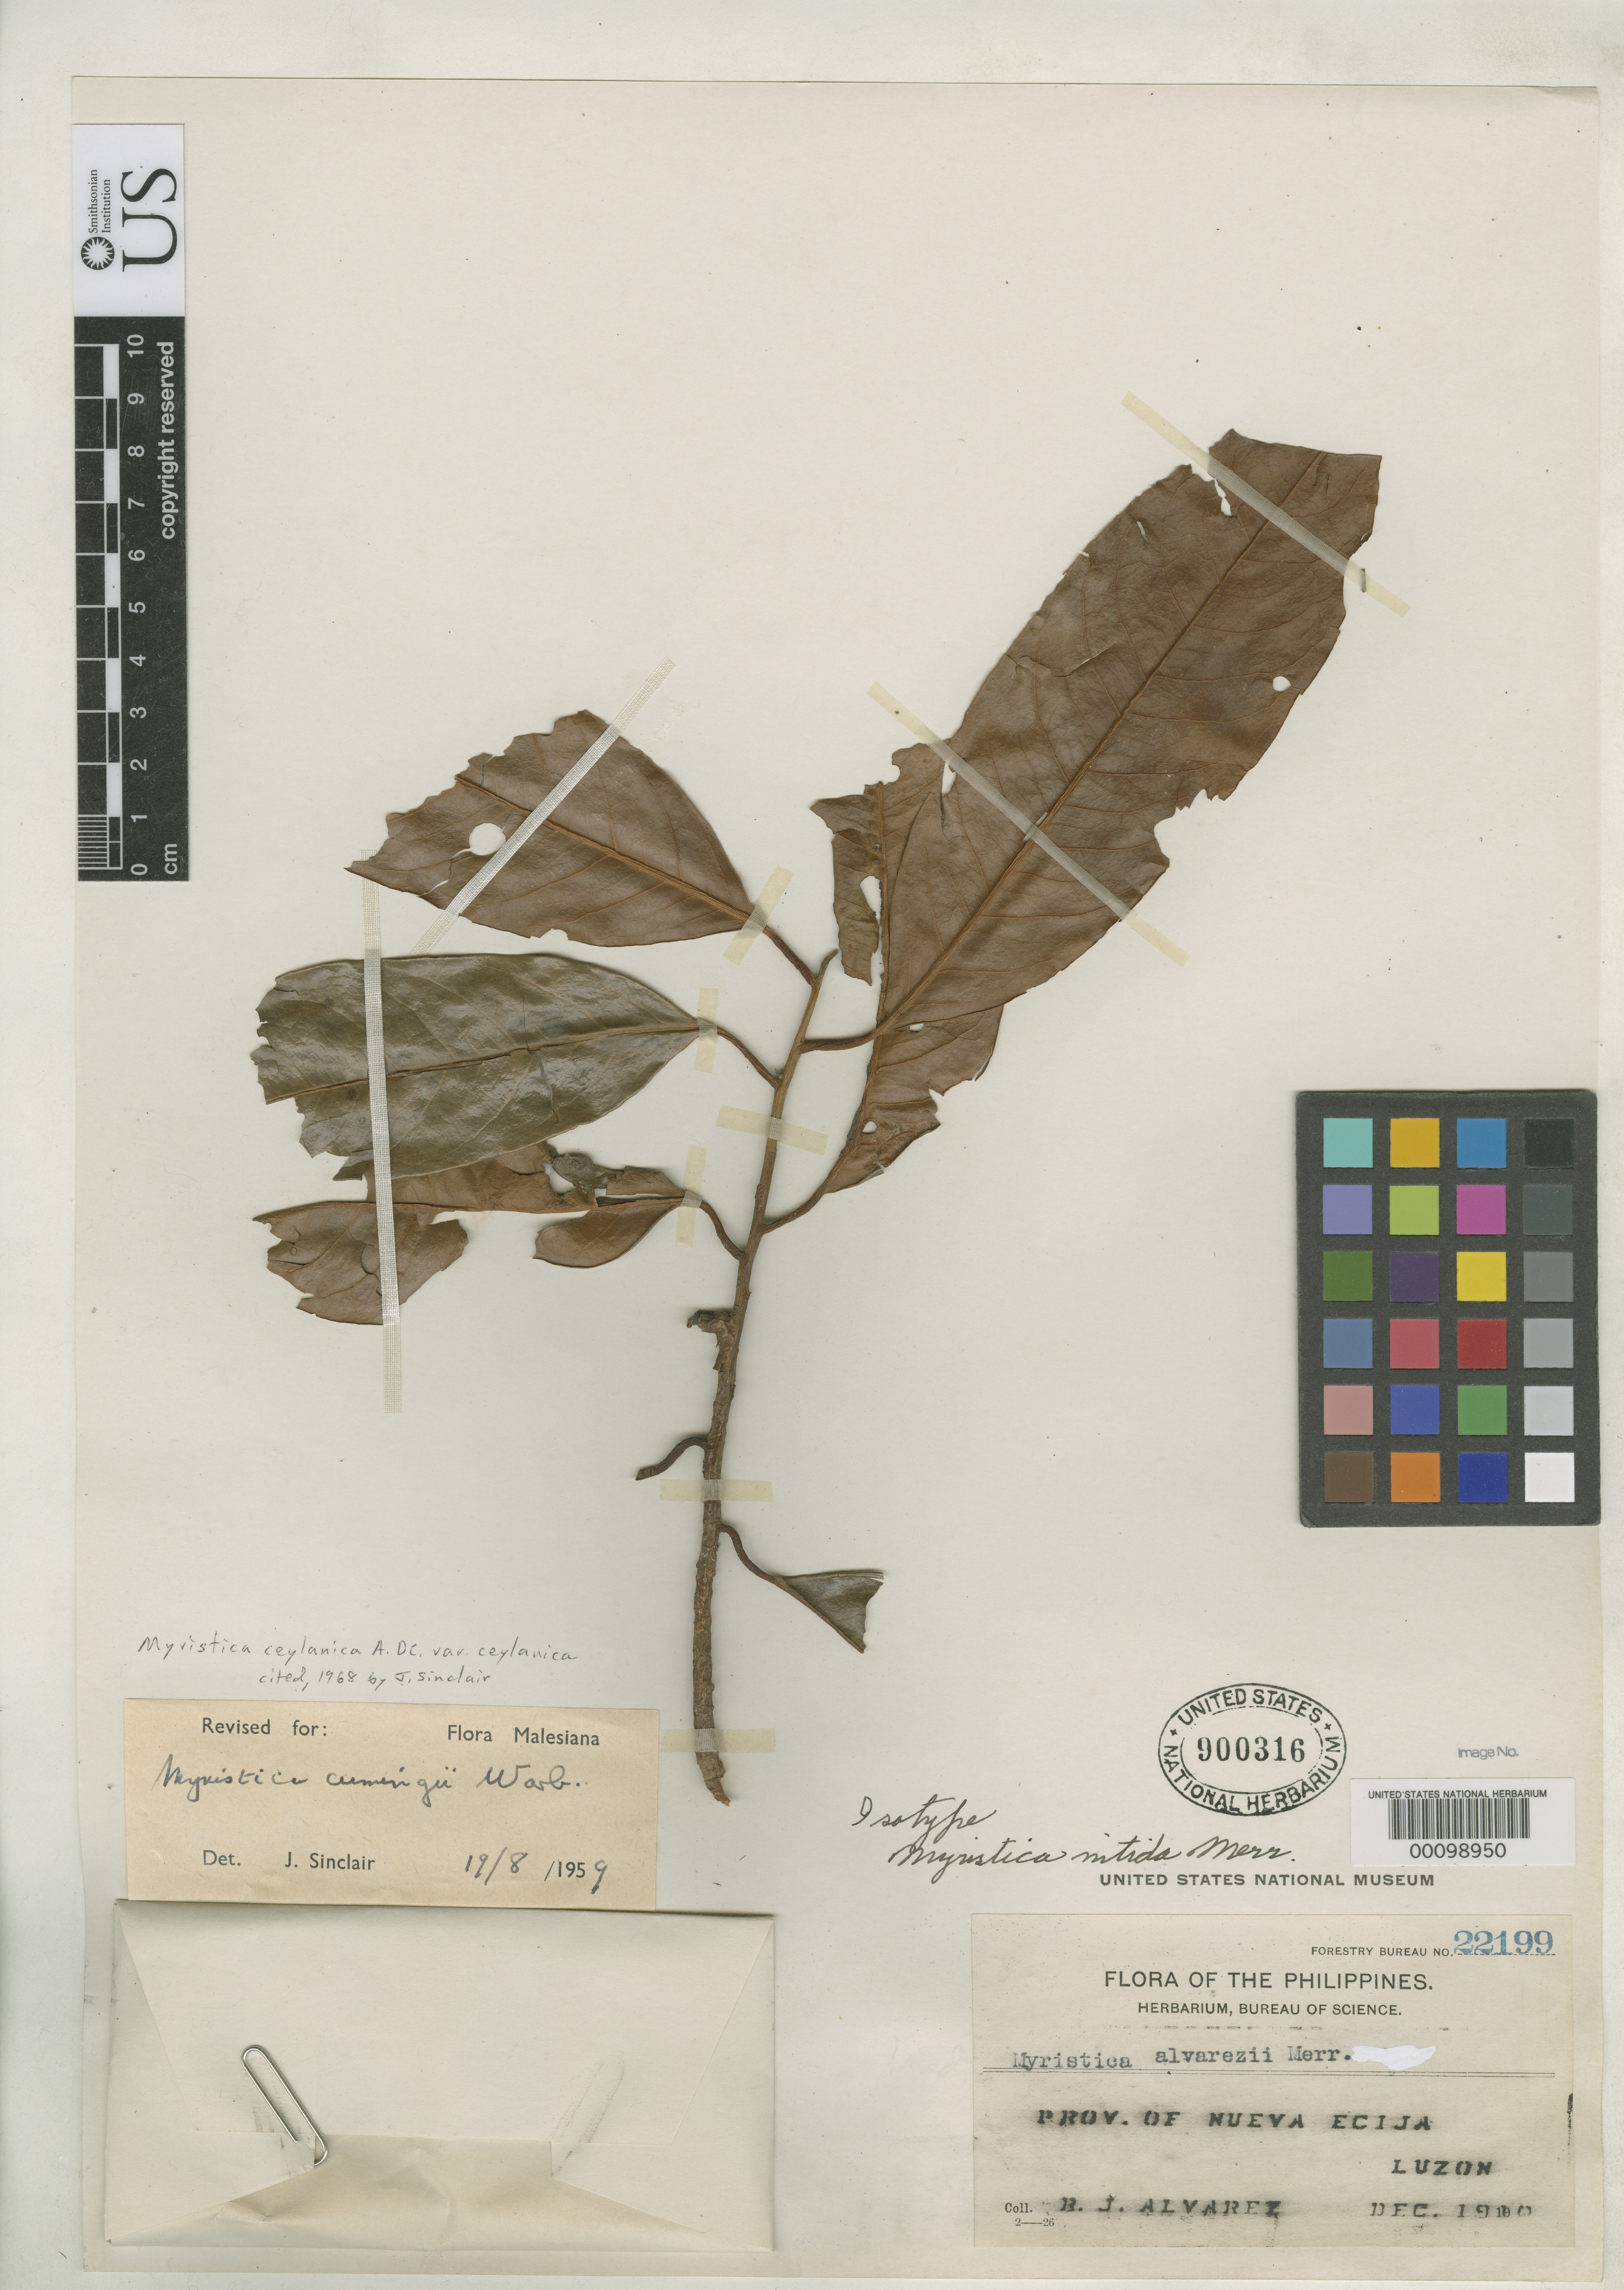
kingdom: Plantae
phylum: Tracheophyta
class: Magnoliopsida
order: Magnoliales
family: Myristicaceae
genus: Myristica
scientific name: Myristica nitida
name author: Merr.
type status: Isotype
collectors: R. Alvarez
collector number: For. Bur. 22199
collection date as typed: Dec 1910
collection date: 1910-12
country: Philippines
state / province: Central Luzon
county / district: Nueva Ecija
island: Luzon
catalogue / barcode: US 900316